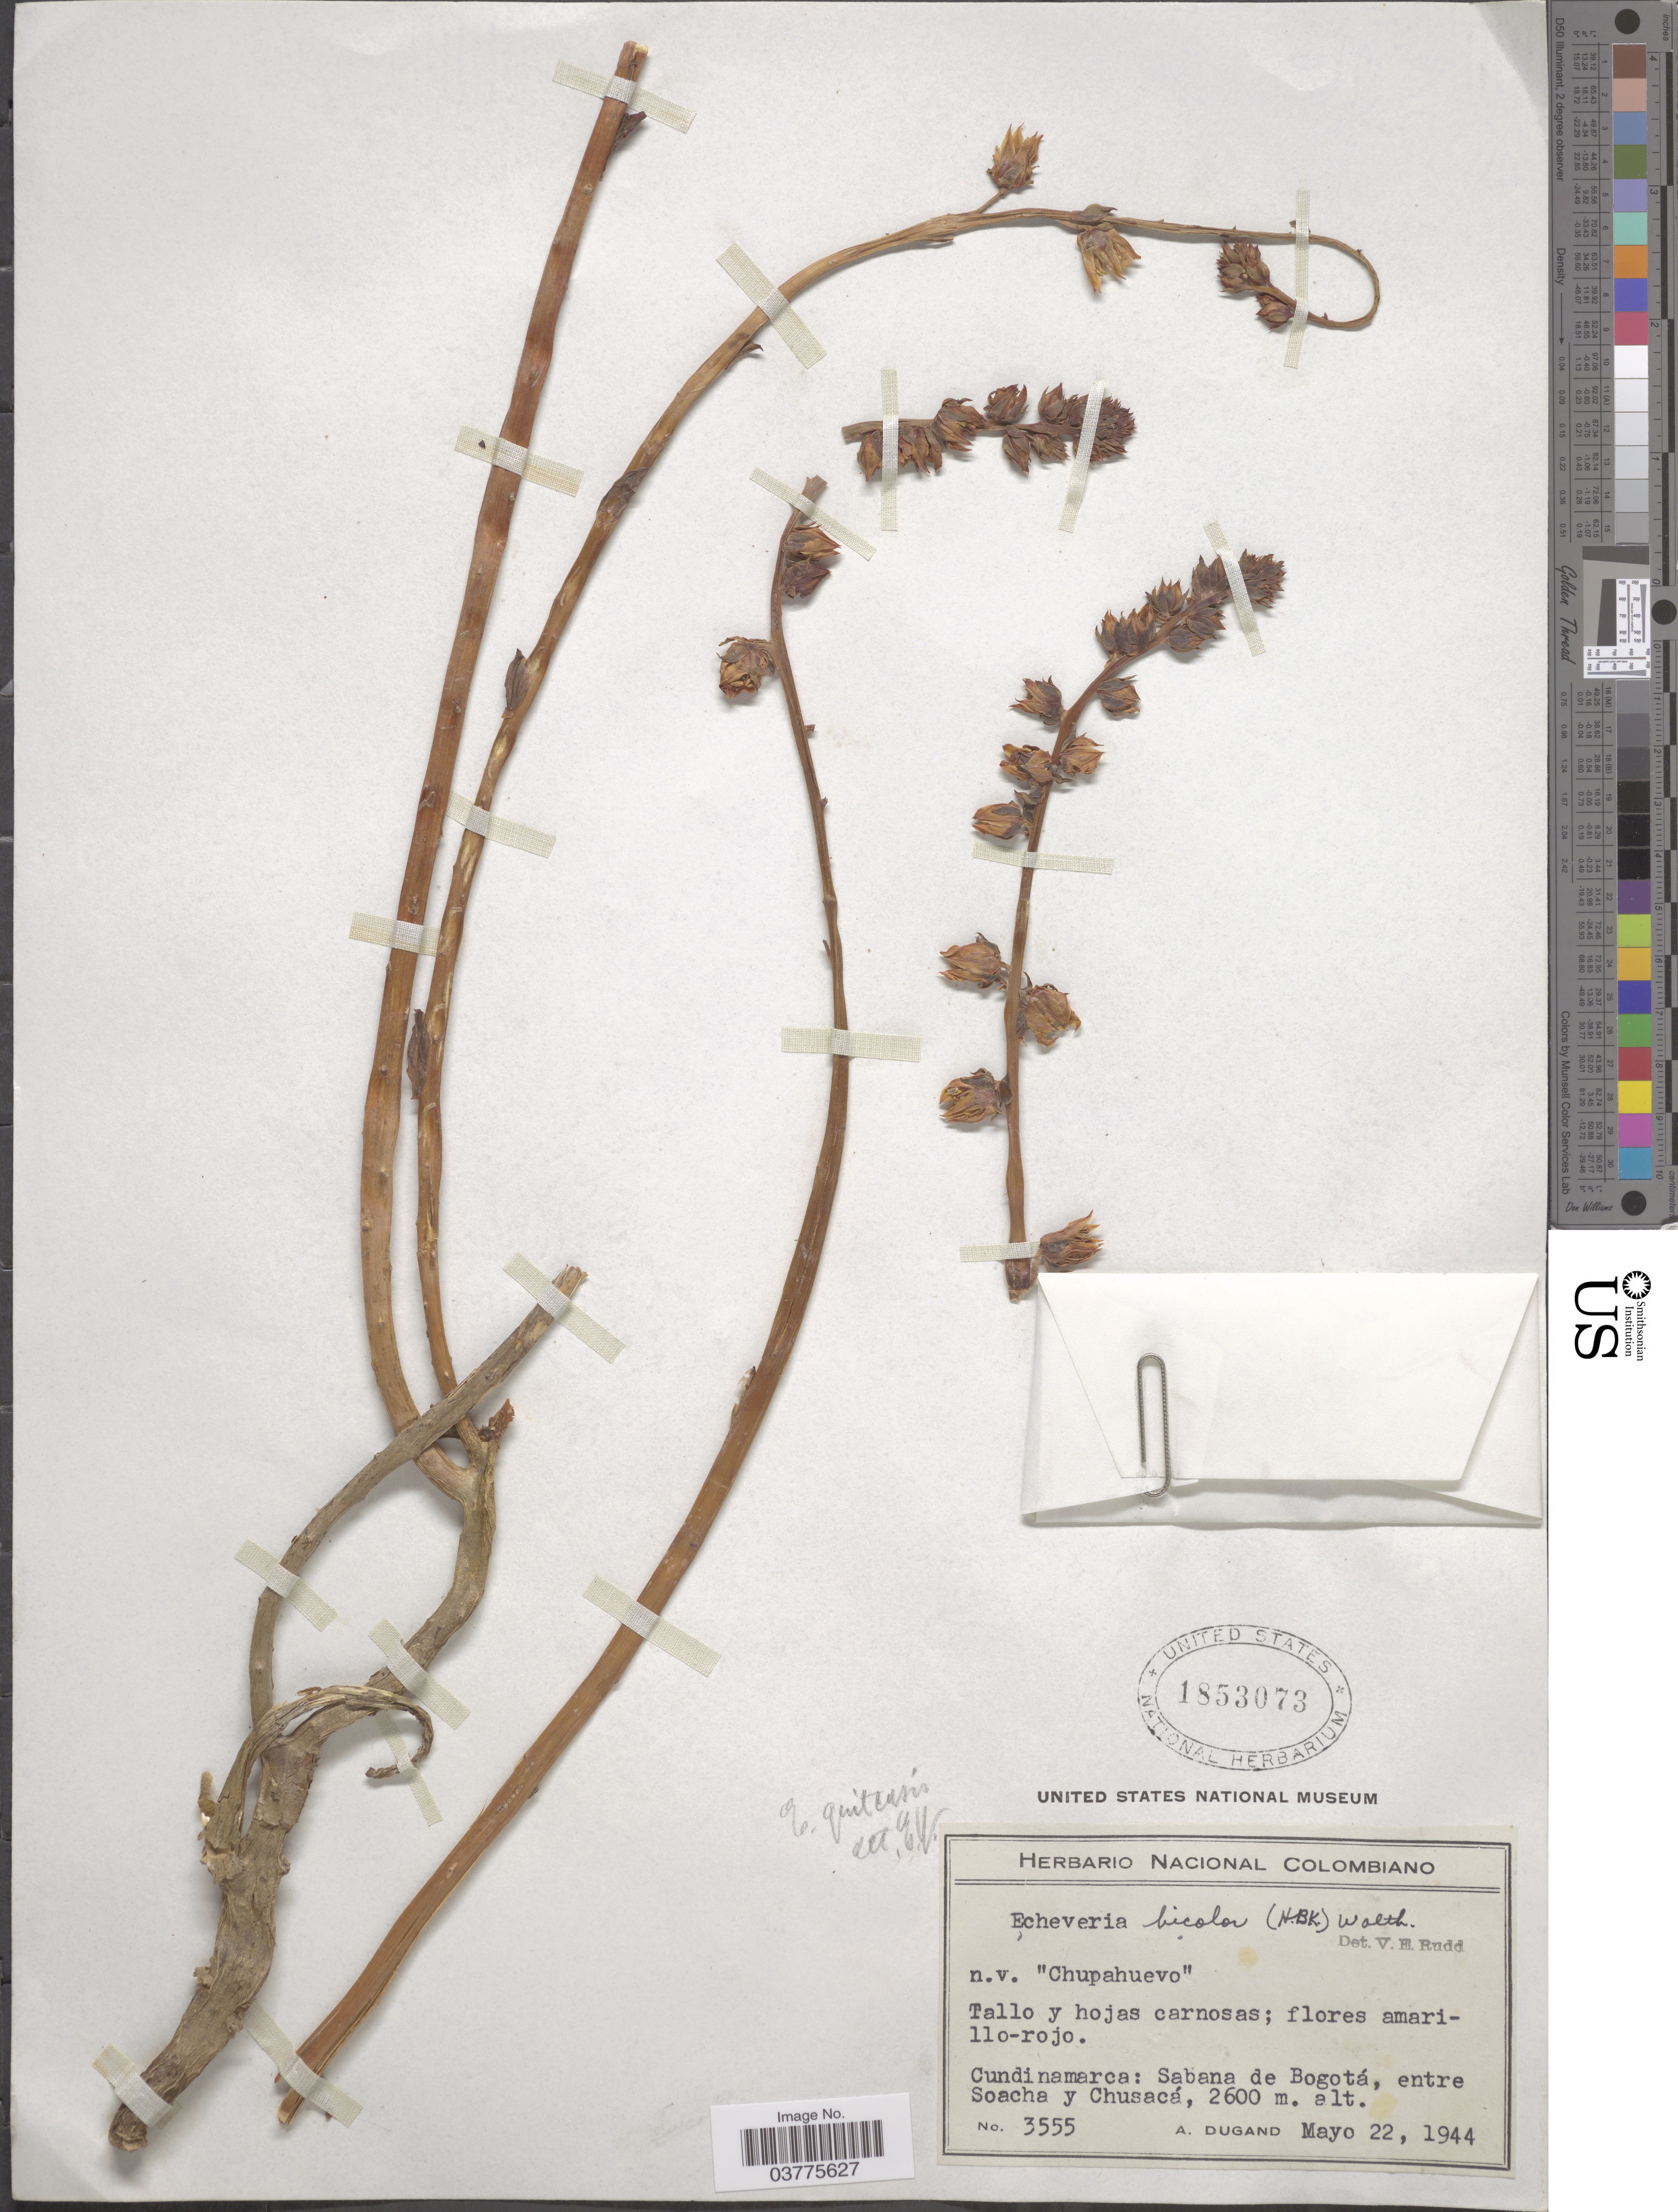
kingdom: Plantae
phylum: Tracheophyta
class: Magnoliopsida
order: Saxifragales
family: Crassulaceae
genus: Echeveria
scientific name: Echeveria quitensis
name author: (Kunth) Lindl.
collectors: A. Dugand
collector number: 3555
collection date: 1944-05-22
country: Colombia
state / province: Cundinamarca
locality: Sabana de Bogotá, entre Soacha y Chusacá.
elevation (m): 2600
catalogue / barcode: US 1853073